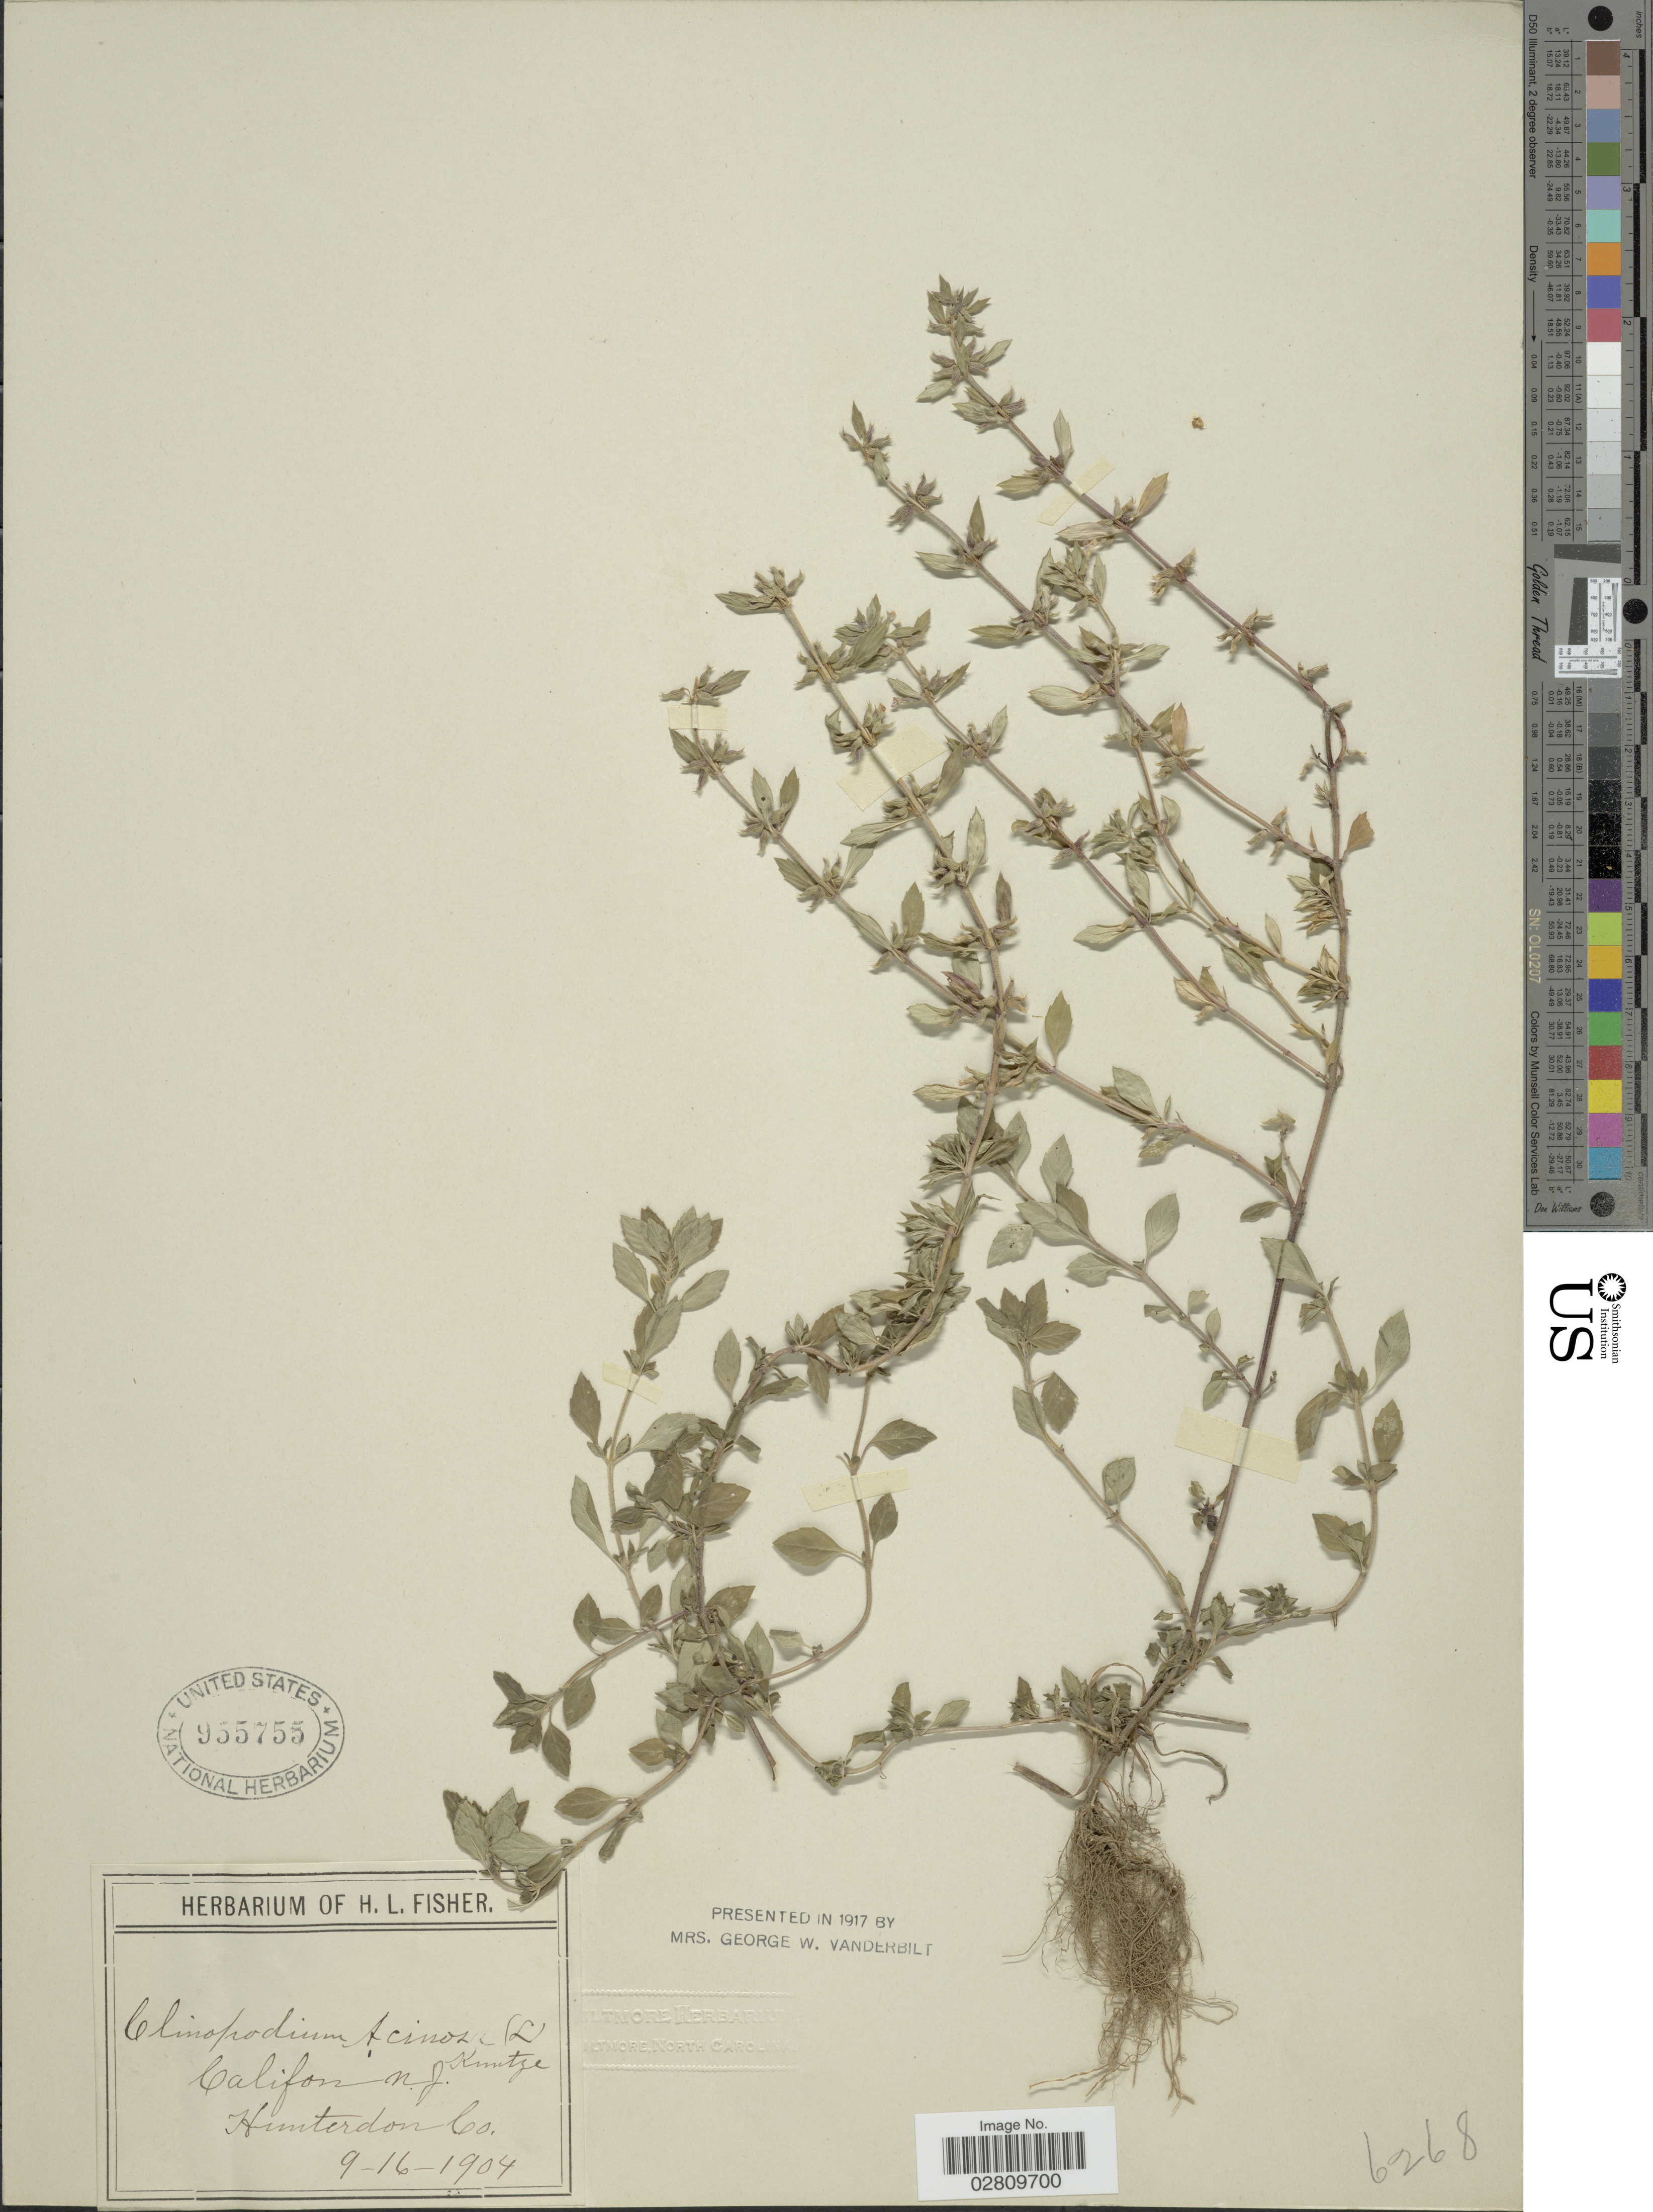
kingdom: Plantae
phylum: Tracheophyta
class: Magnoliopsida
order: Lamiales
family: Lamiaceae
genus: Acinos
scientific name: Acinos arvensis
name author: (Lam.) Dandy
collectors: ex herb. of H. L. Fisher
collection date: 1904-09-16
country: United States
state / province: New Jersey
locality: Califon. Hunterdon Co.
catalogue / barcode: US 955755